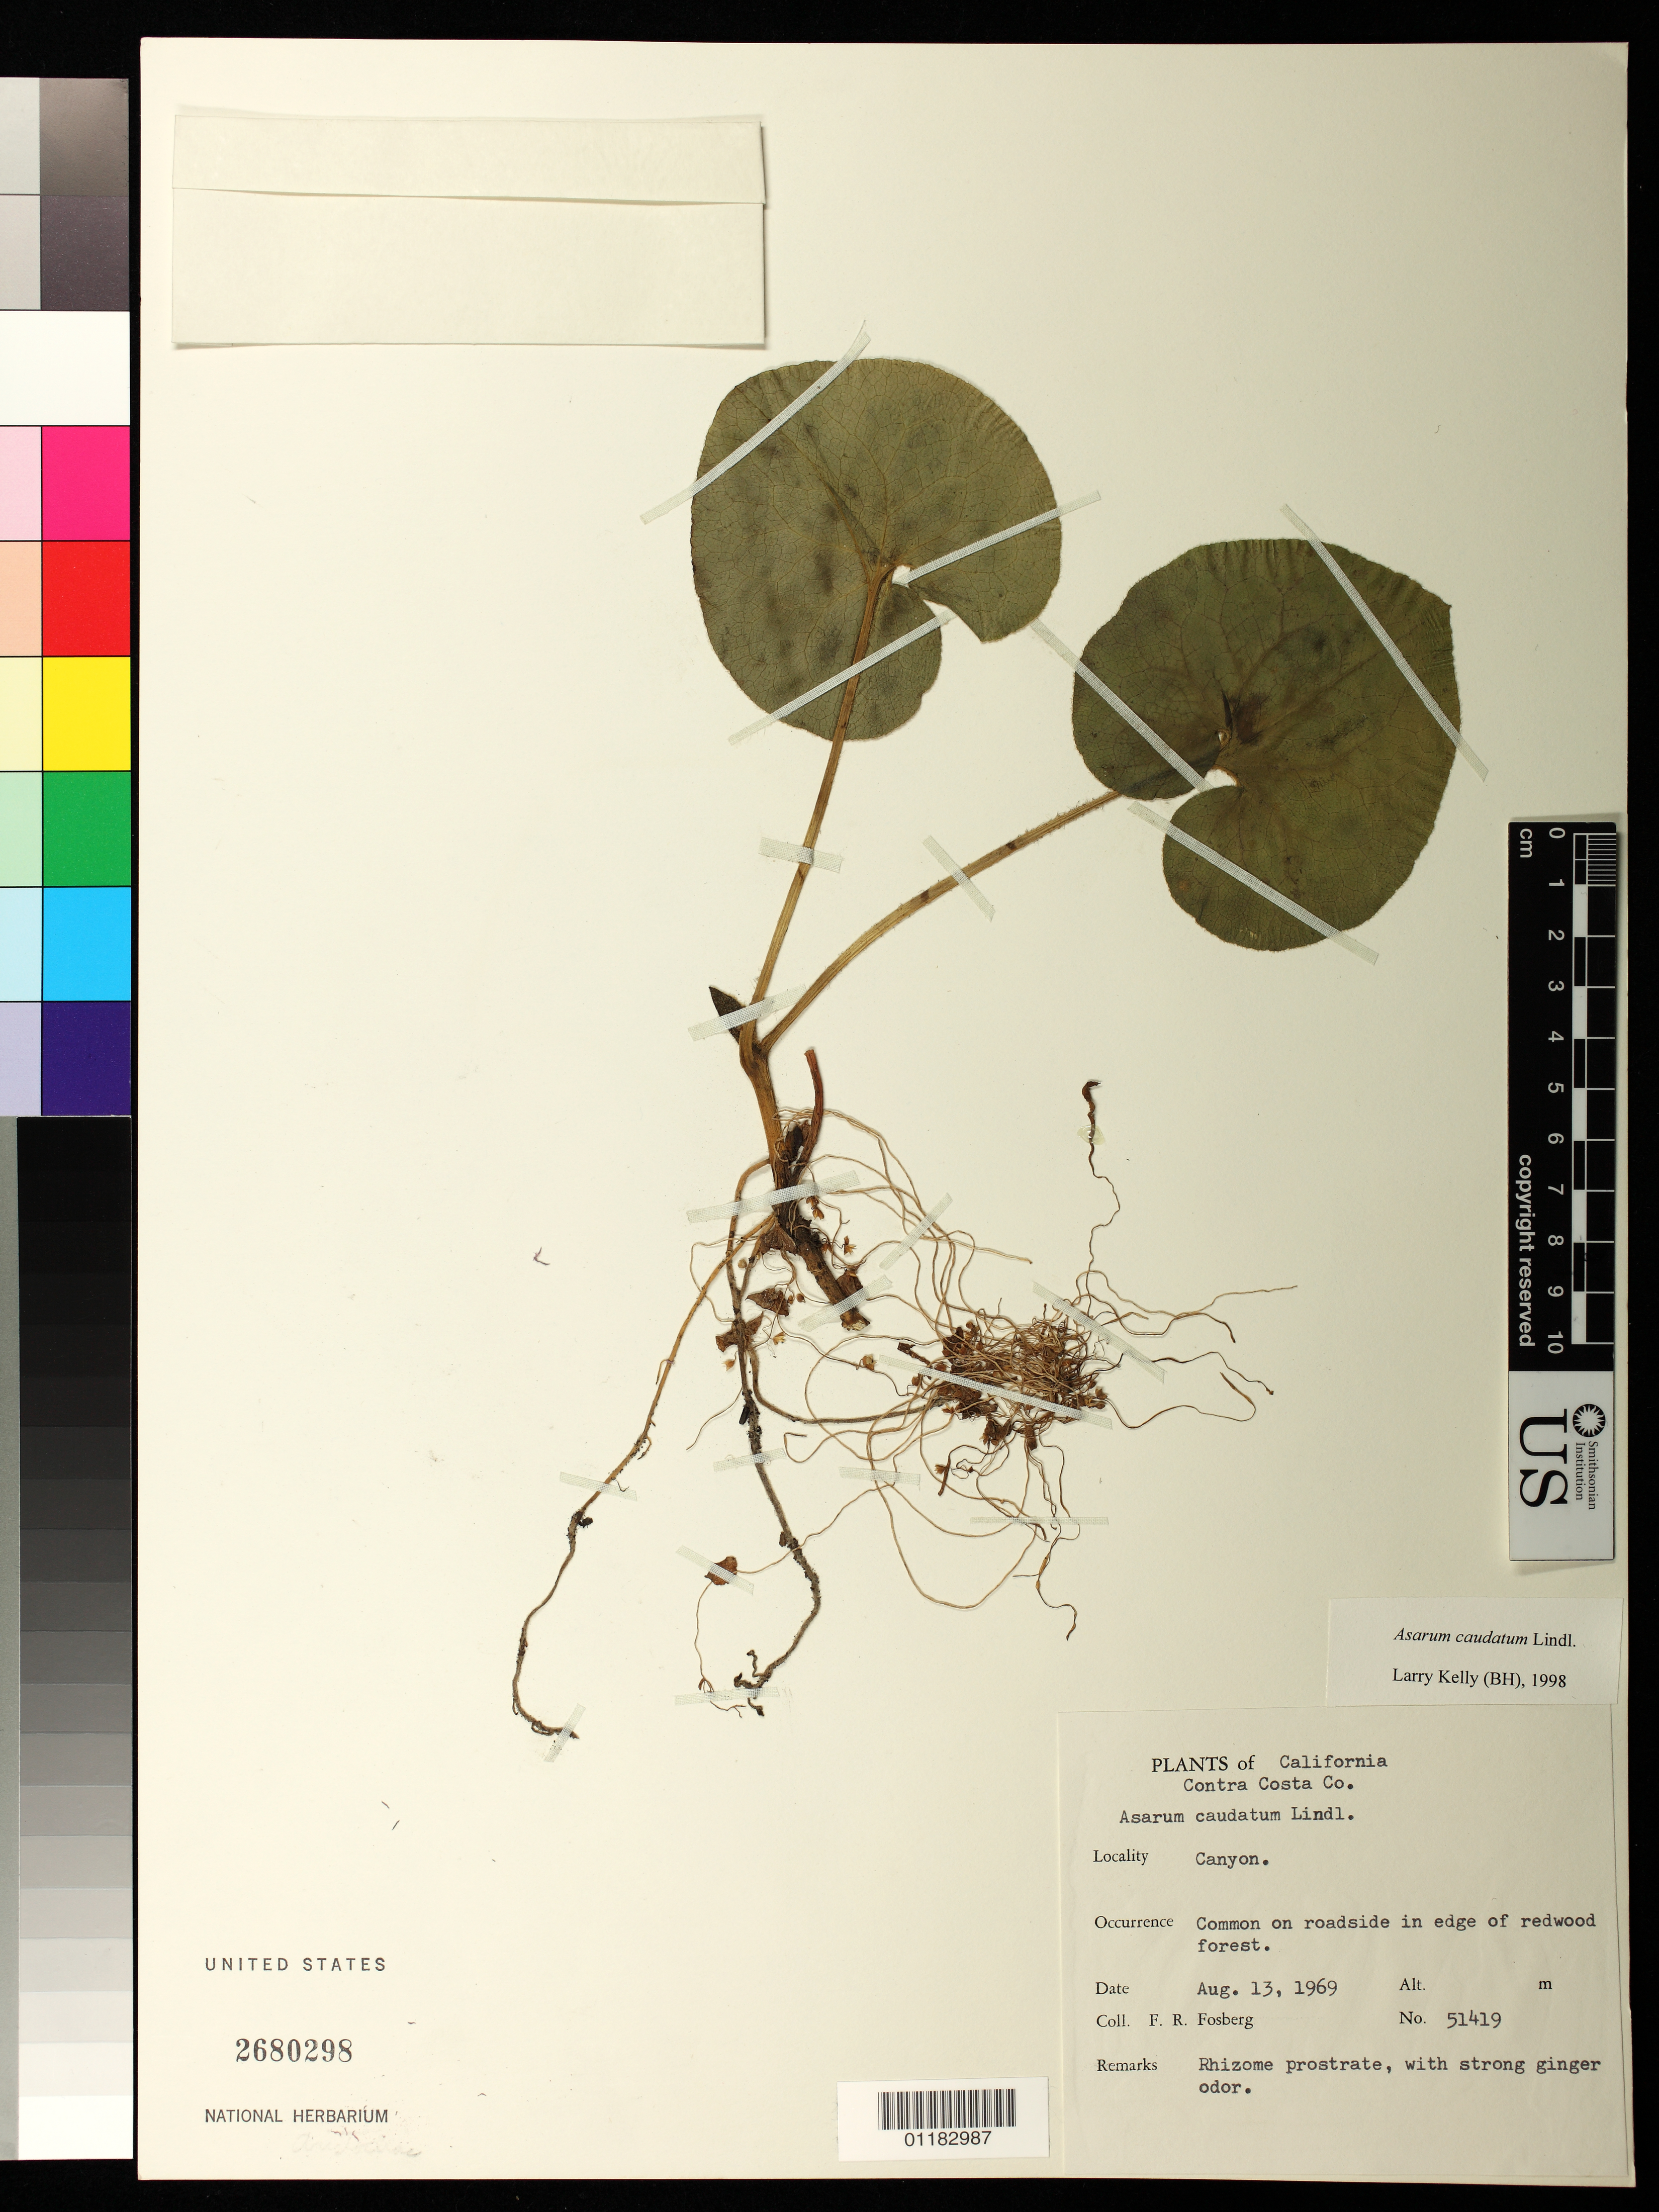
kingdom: Plantae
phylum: Tracheophyta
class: Magnoliopsida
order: Piperales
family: Aristolochiaceae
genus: Asarum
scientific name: Asarum caudatum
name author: Lindl.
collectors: F. R. Fosberg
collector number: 51419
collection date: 1969-08-13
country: United States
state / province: California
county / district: Contra Costa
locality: Canyon. Contra Costa County.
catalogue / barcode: US 2680298